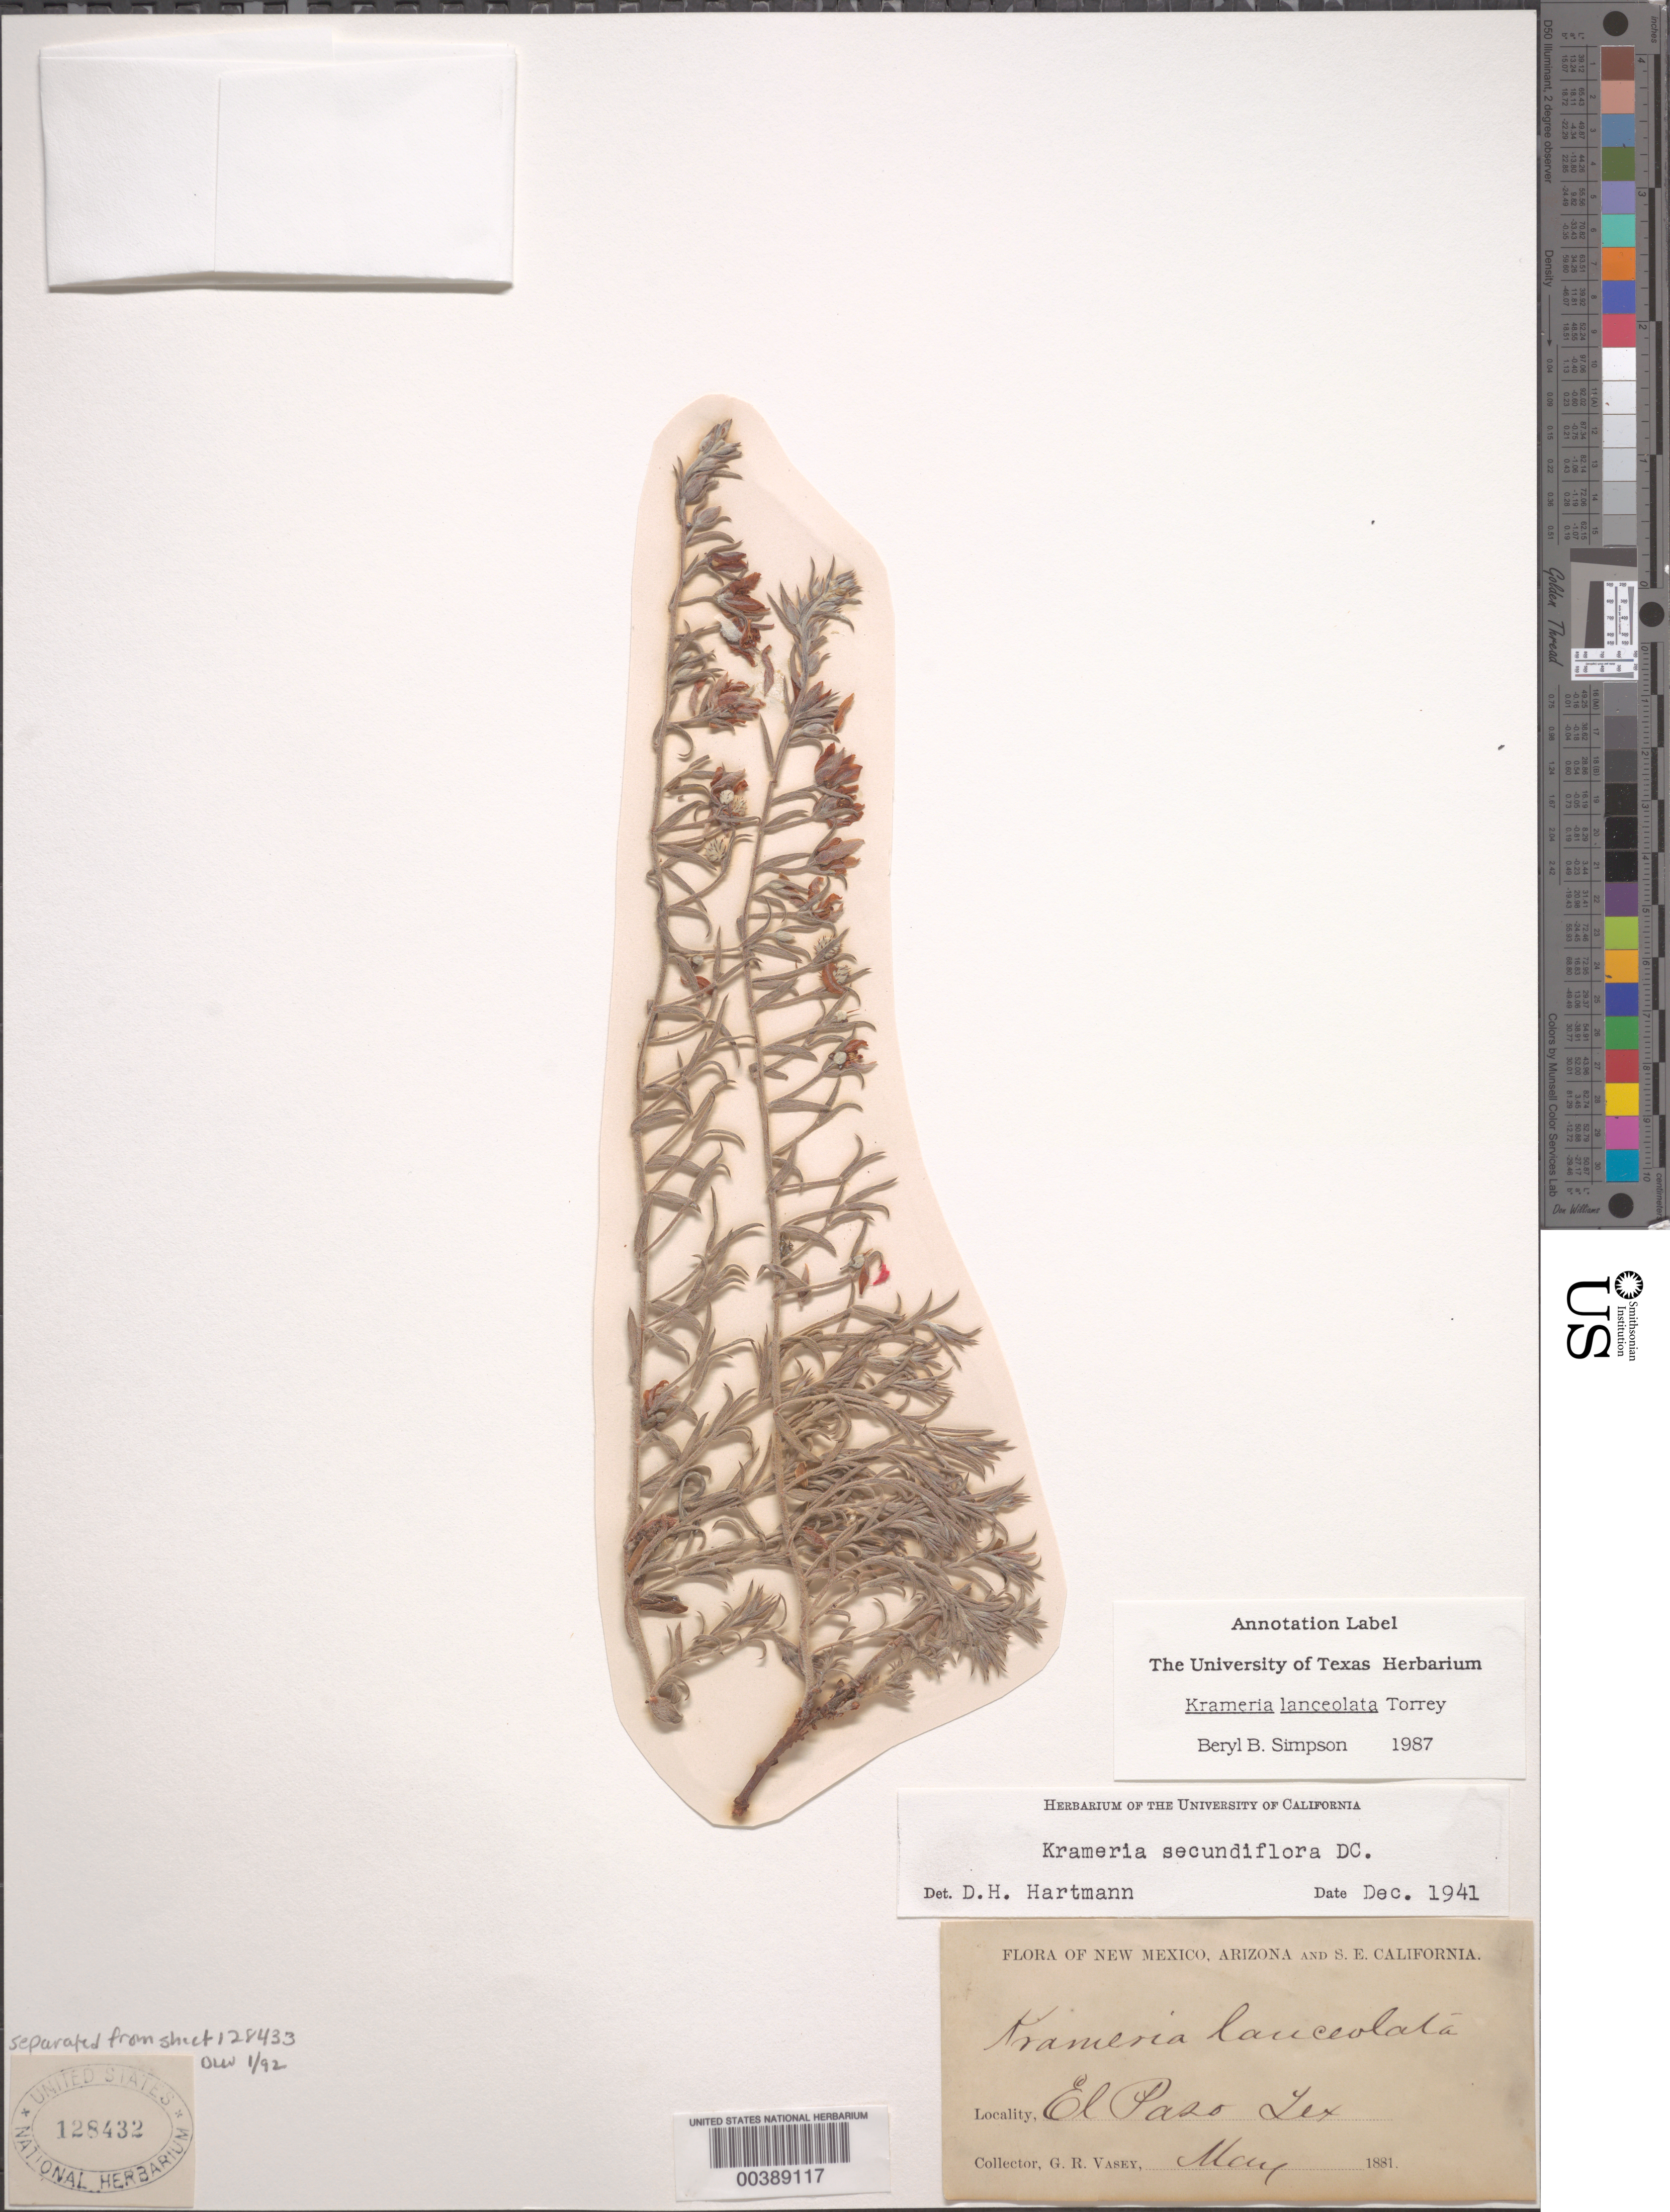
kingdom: Plantae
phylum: Tracheophyta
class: Magnoliopsida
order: Zygophyllales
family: Krameriaceae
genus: Krameria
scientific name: Krameria lanceolata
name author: Torr.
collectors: G. R. Vasey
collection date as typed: May 1881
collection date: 1881-05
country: United States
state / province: Texas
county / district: El Paso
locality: El Paso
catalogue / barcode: US 128432